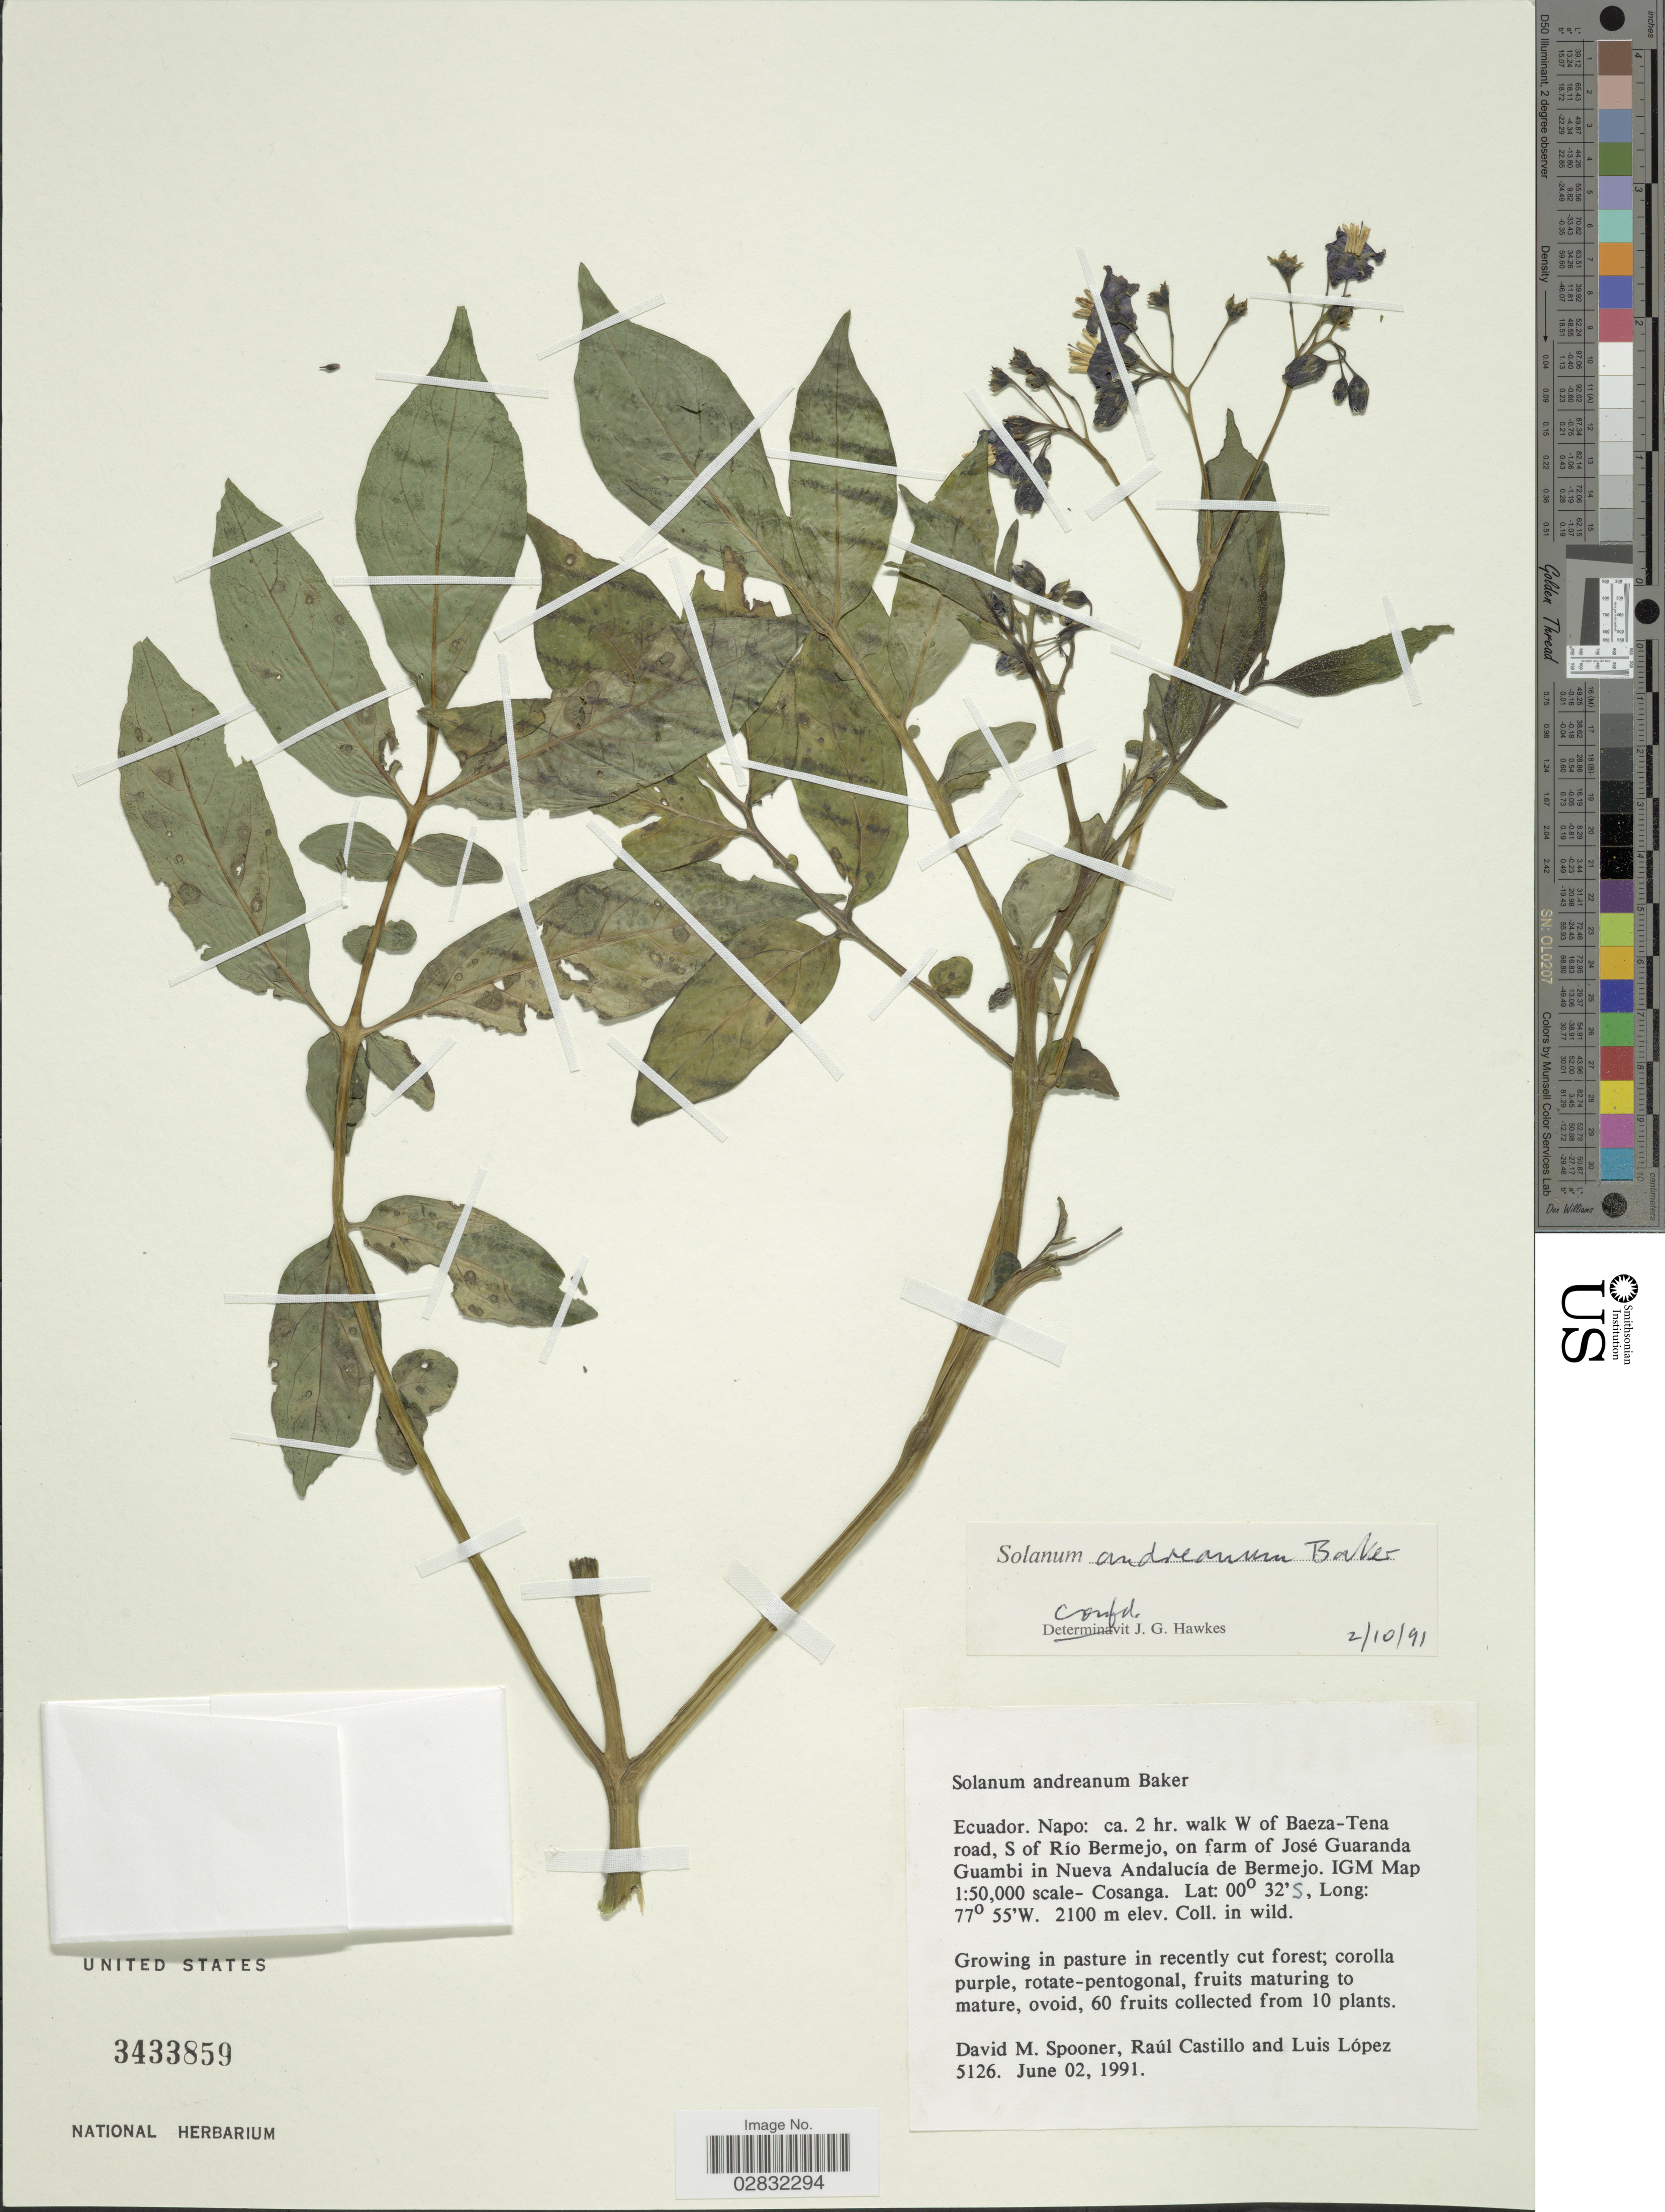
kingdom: Plantae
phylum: Tracheophyta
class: Magnoliopsida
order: Solanales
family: Solanaceae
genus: Solanum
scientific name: Solanum andreanum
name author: Baker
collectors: D. Spooner, R. Castillo & L. López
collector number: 5126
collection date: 1991-06-02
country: Ecuador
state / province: Napo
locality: Ca. 2 hr. walk W of Baeza-Tena road, S of Río Bermejo, on farm of José Guaranda Guambi in Nueva Andalucía de Bermejo, IGM Map 1:50,000 scale- Cosanga.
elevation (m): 2100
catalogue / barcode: US 3433859